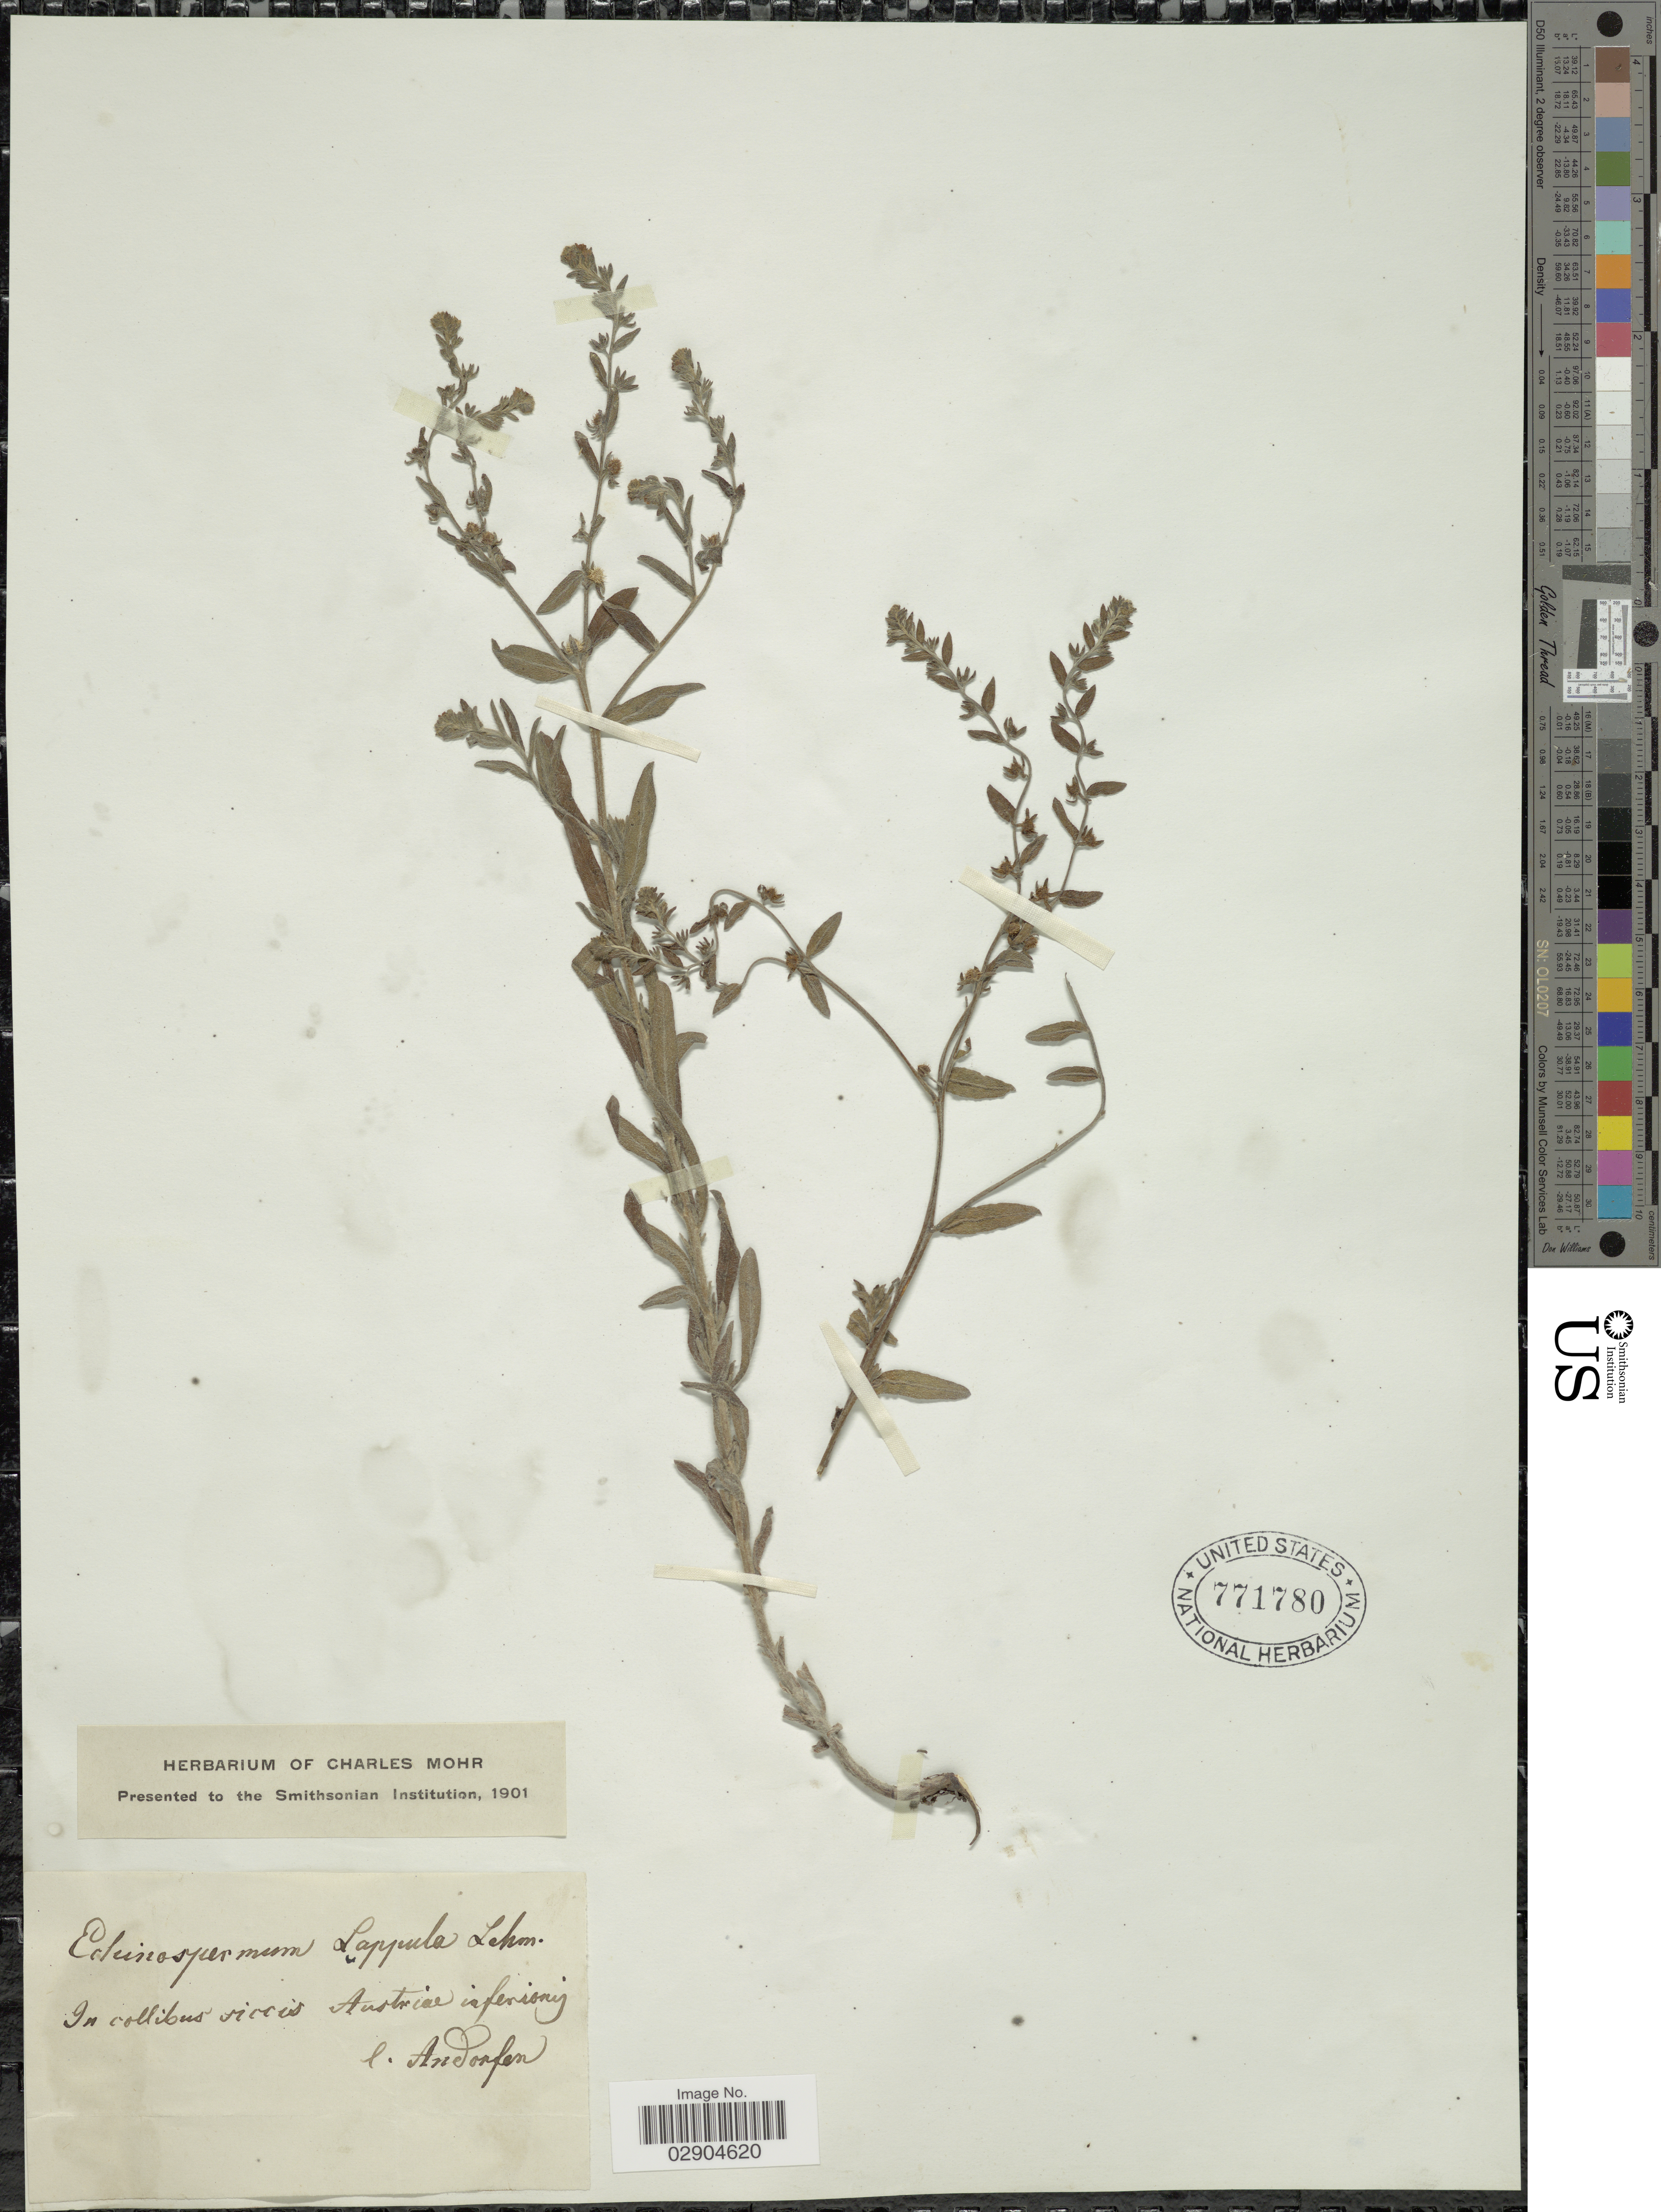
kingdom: Plantae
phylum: Tracheophyta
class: Magnoliopsida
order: Boraginales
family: Boraginaceae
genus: Lappula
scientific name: Lappula lappula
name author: H. Karst.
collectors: Andorfen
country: Austria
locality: In collibus siccis Austriae inferioris.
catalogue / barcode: US 771780